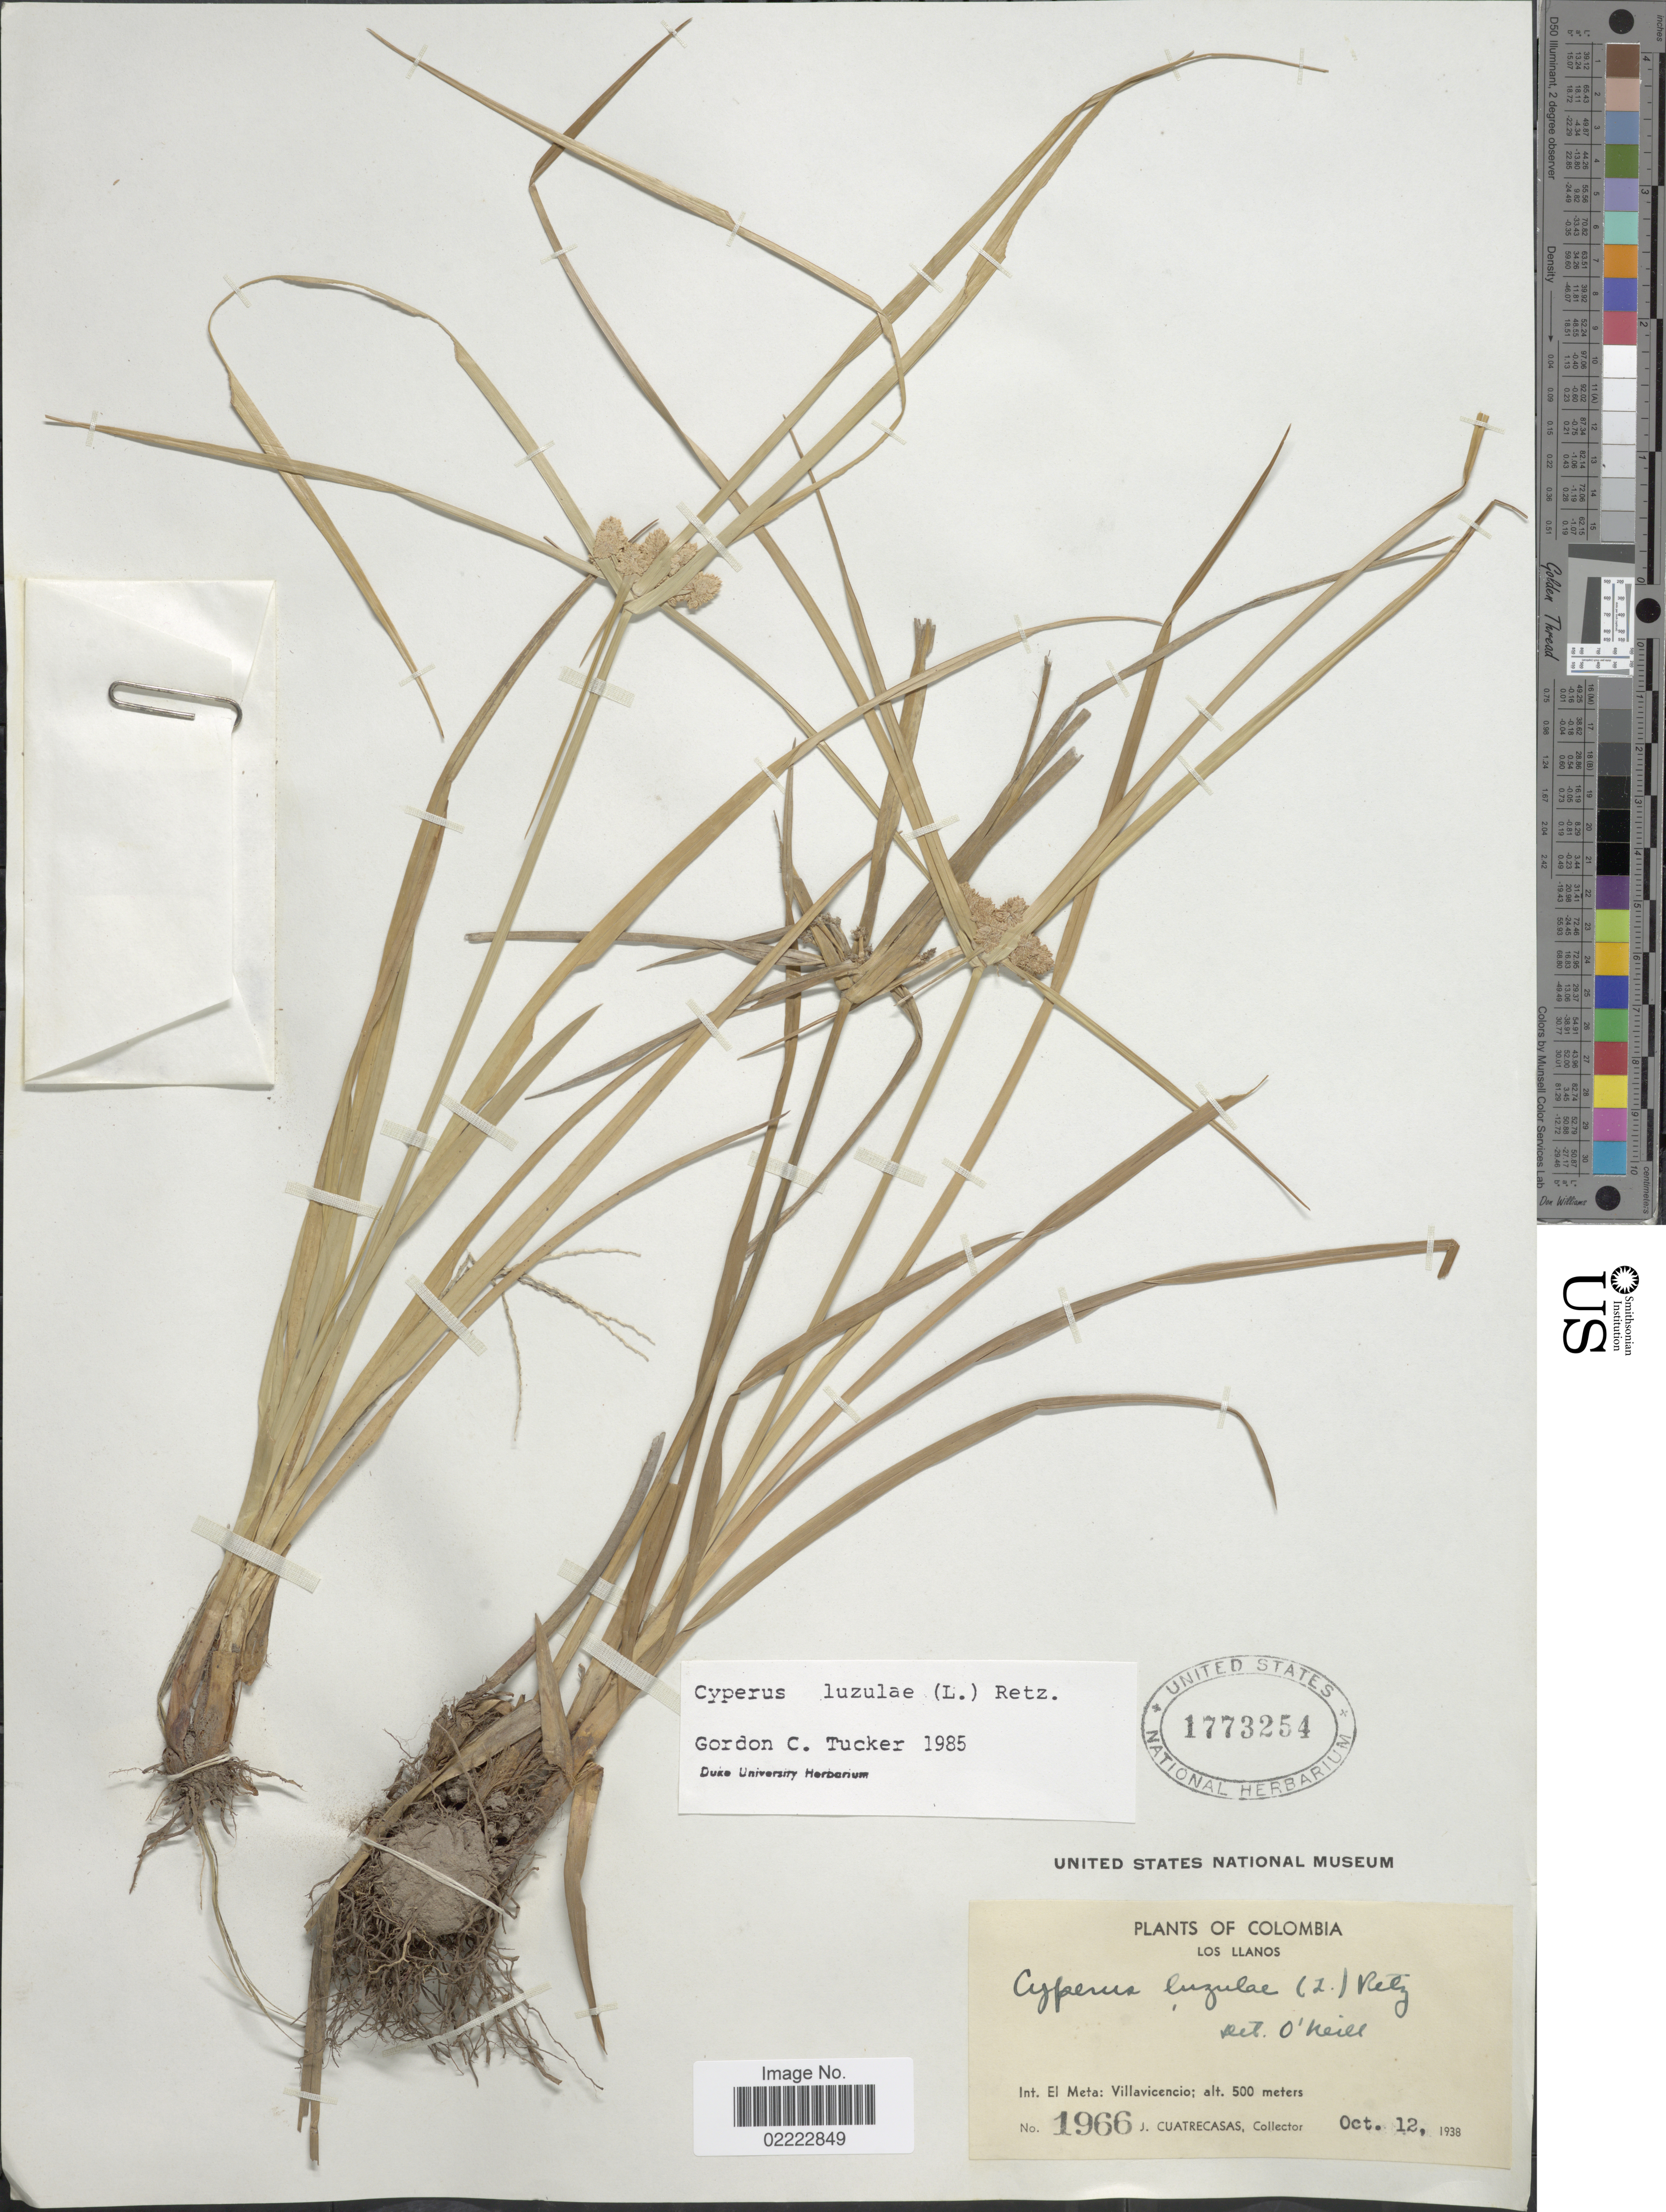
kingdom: Plantae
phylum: Tracheophyta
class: Liliopsida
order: Poales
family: Cyperaceae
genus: Cyperus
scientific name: Cyperus luzulae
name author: (L.) Rottb. ex Retz.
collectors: J. Cuatrecasas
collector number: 1966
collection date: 1938-10-12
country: Colombia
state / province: Meta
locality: Los Llanos. Int. El Meta: Villavicencio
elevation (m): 500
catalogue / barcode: US 1773254